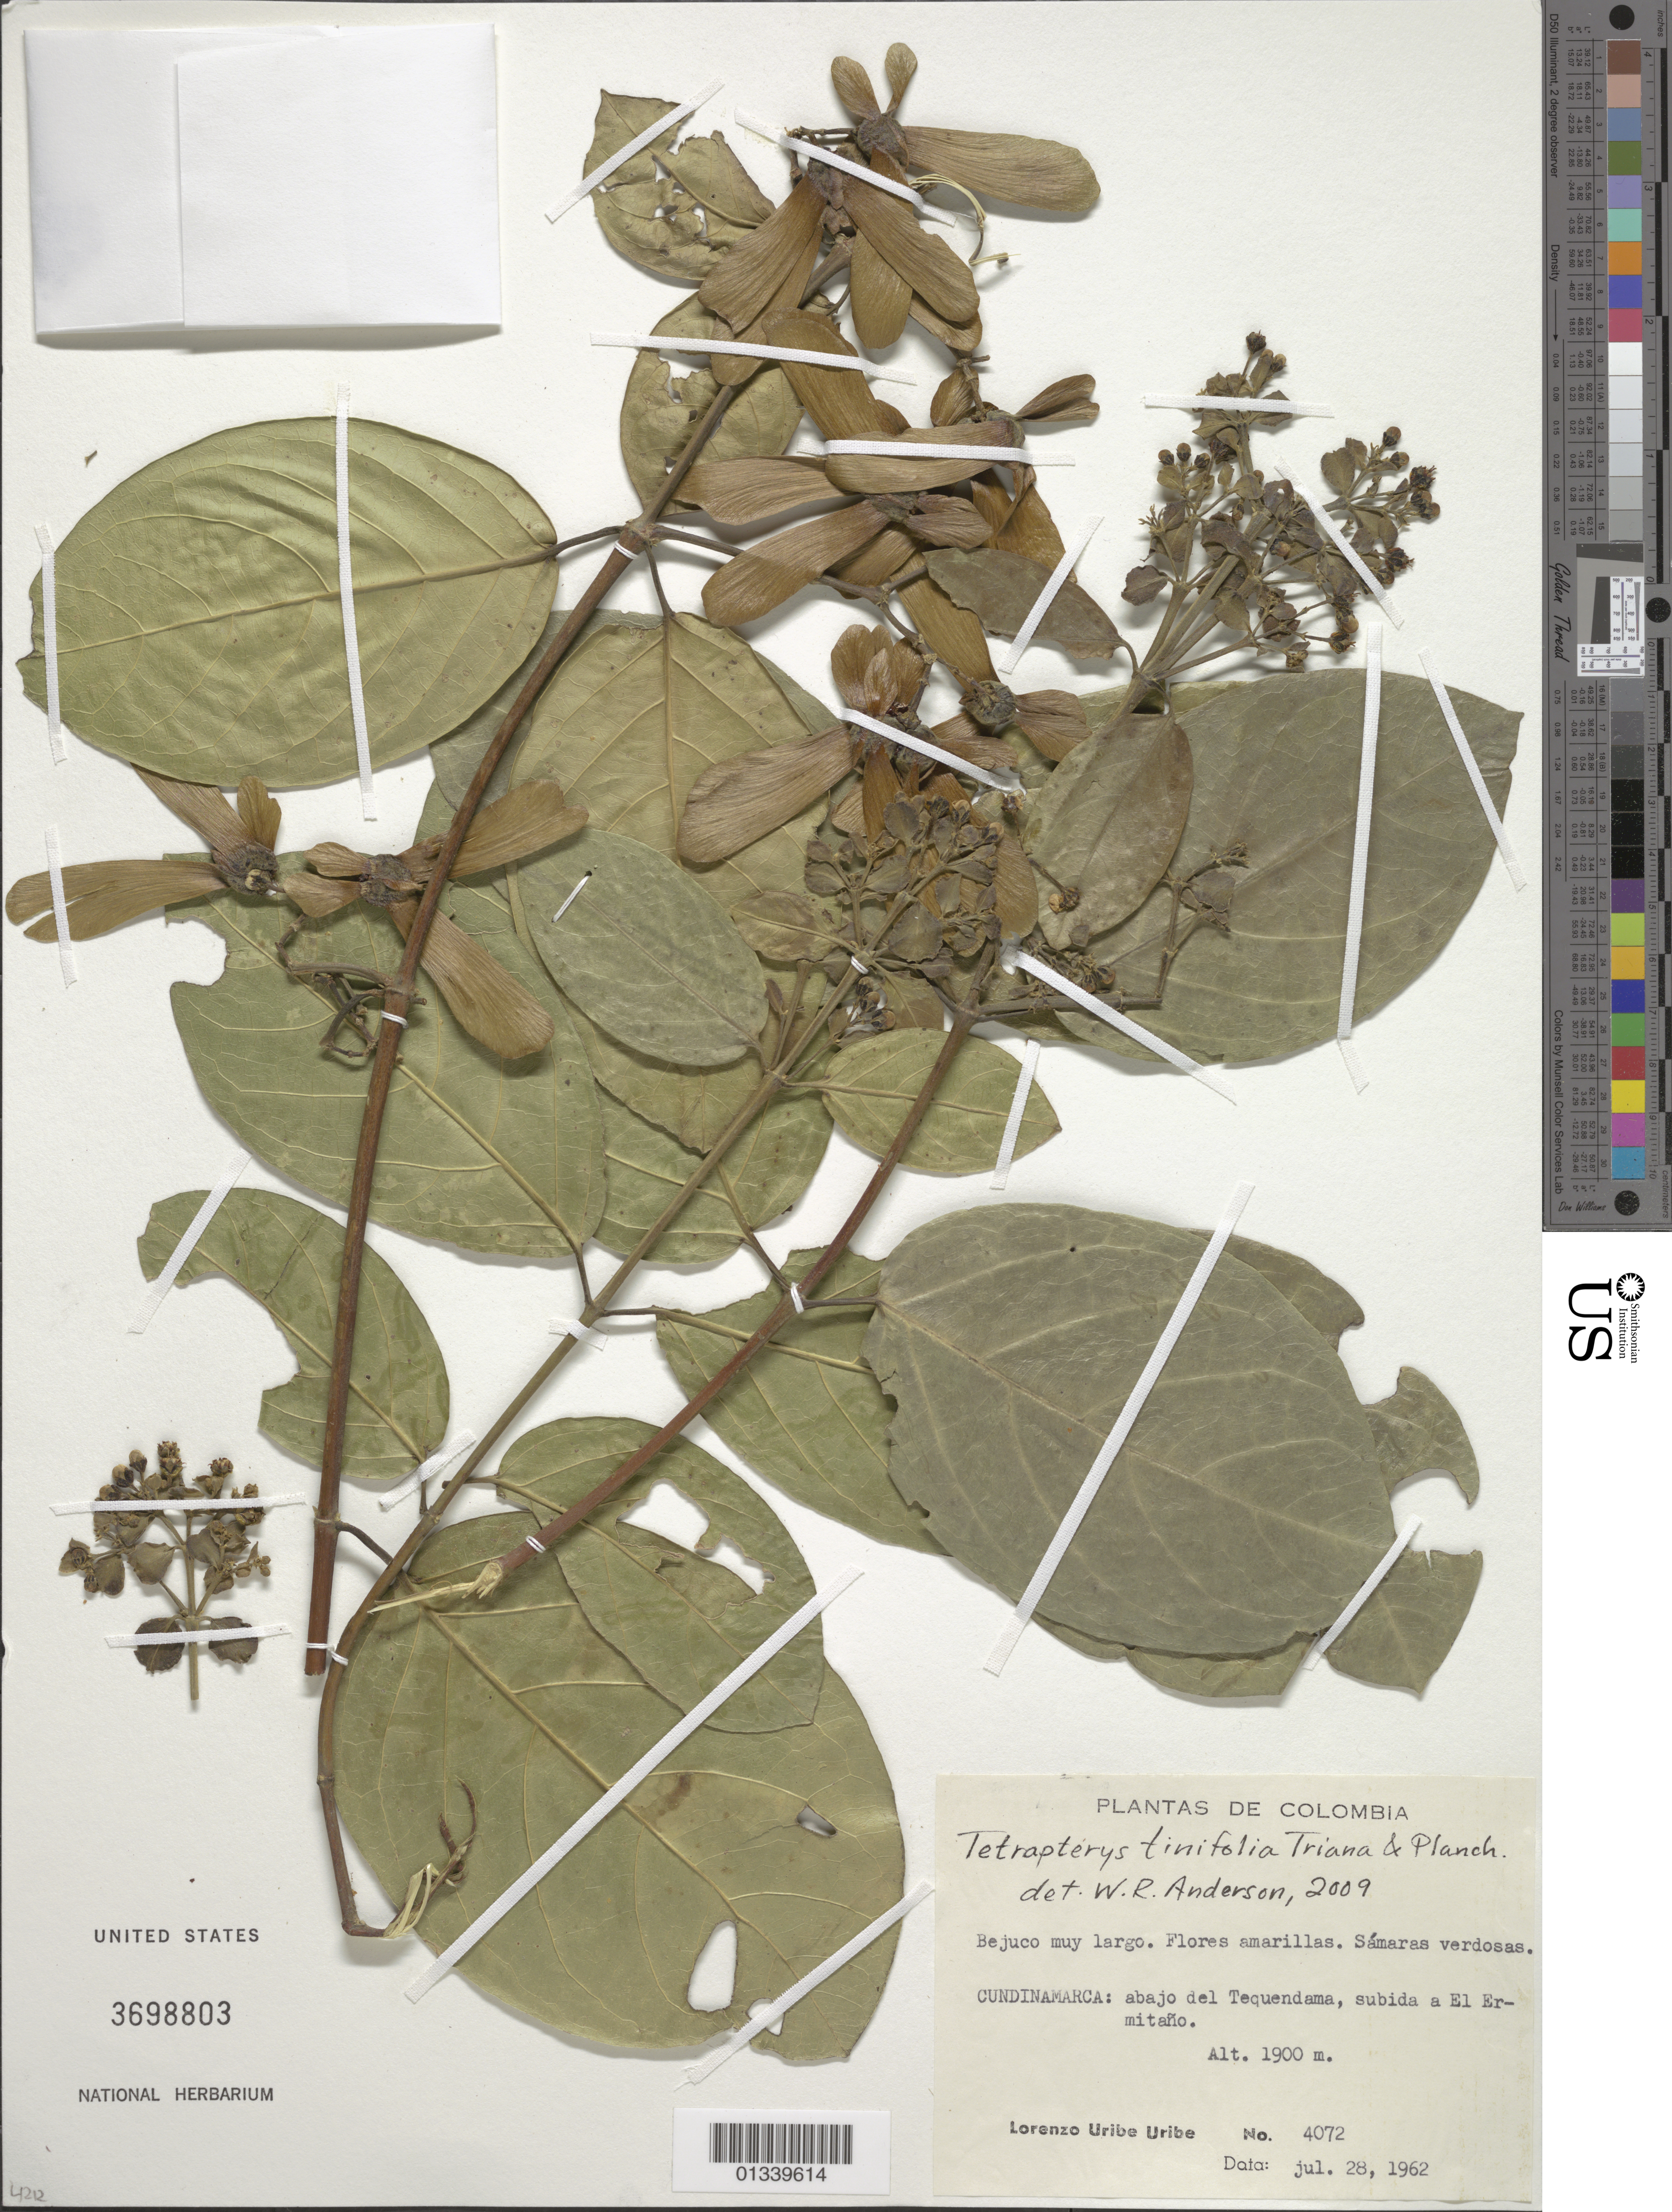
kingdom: Plantae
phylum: Tracheophyta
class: Magnoliopsida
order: Malpighiales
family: Malpighiaceae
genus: Tetrapterys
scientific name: Tetrapterys glabrifolia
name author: (Griseb.) Small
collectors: L. Uribe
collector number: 4072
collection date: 1962-07-28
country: Colombia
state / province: Cundinamarca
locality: Abajo del Tequendama, subida a El Erimitano.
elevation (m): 1900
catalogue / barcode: US 3698803